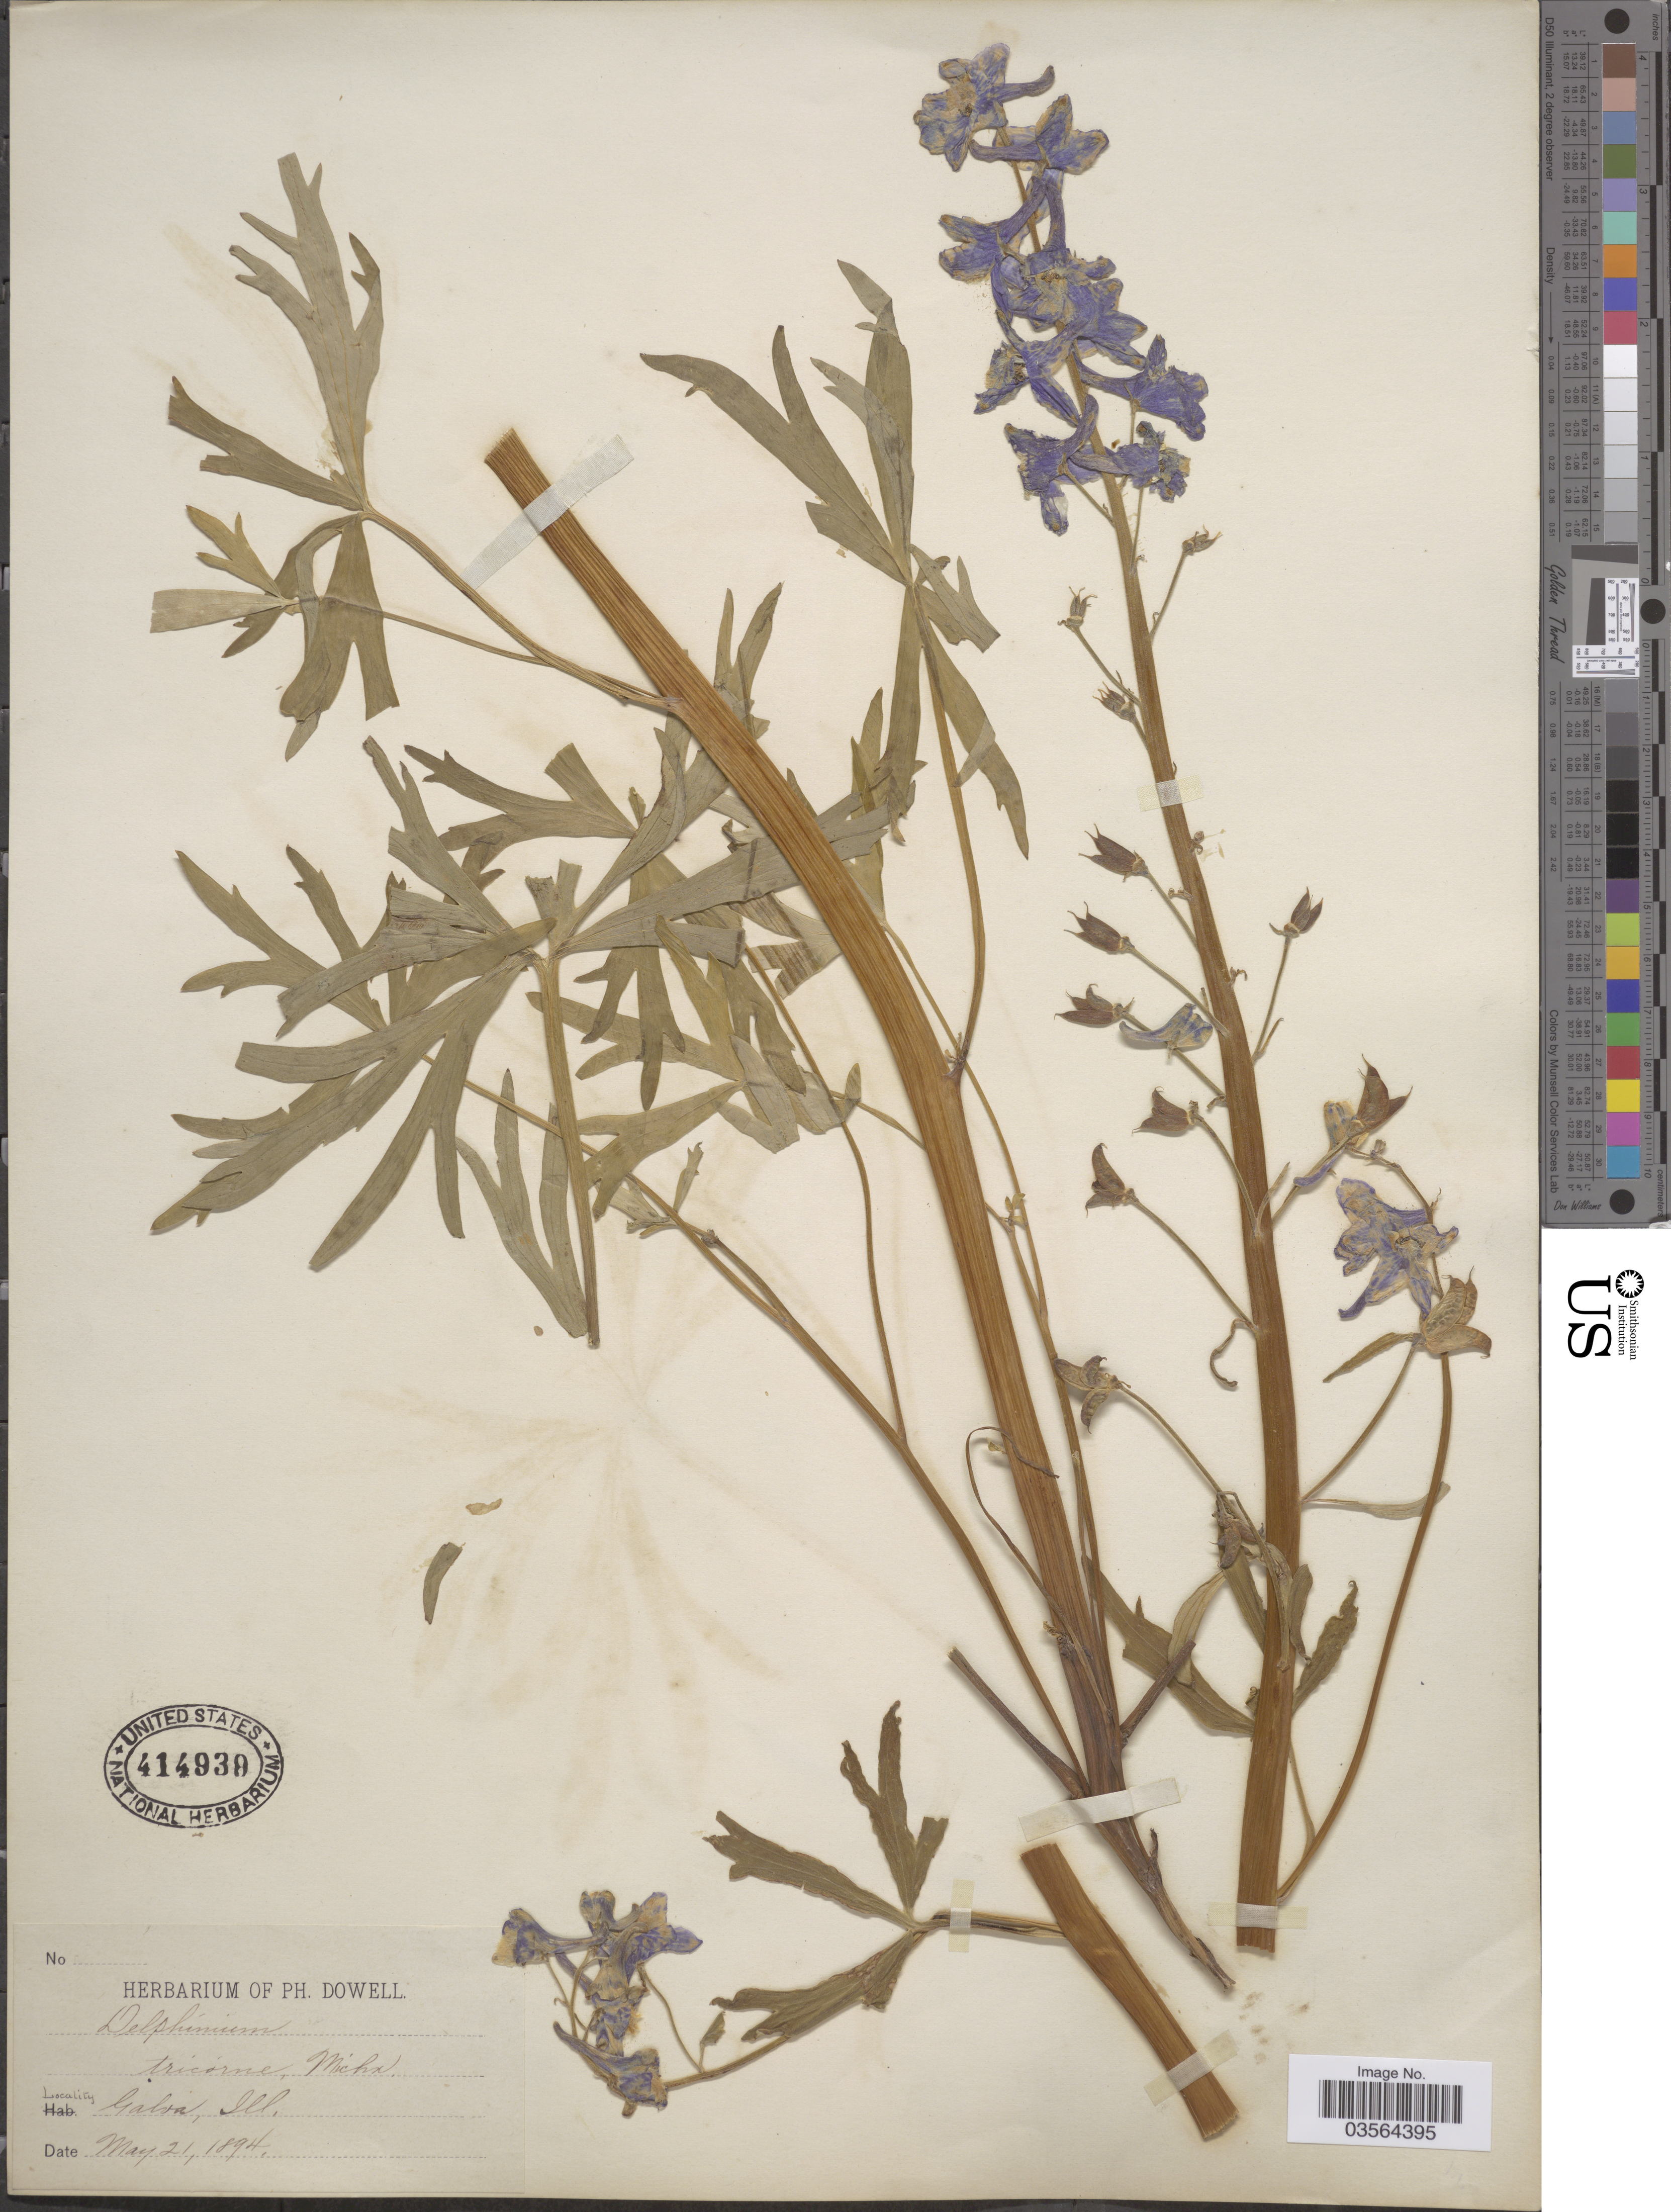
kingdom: Plantae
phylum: Tracheophyta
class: Magnoliopsida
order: Ranunculales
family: Ranunculaceae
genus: Delphinium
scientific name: Delphinium tricorne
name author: Michx.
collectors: Ex herb. Ph. Dowell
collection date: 1894-05-21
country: United States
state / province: Illinois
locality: Galva.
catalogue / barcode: US 414939